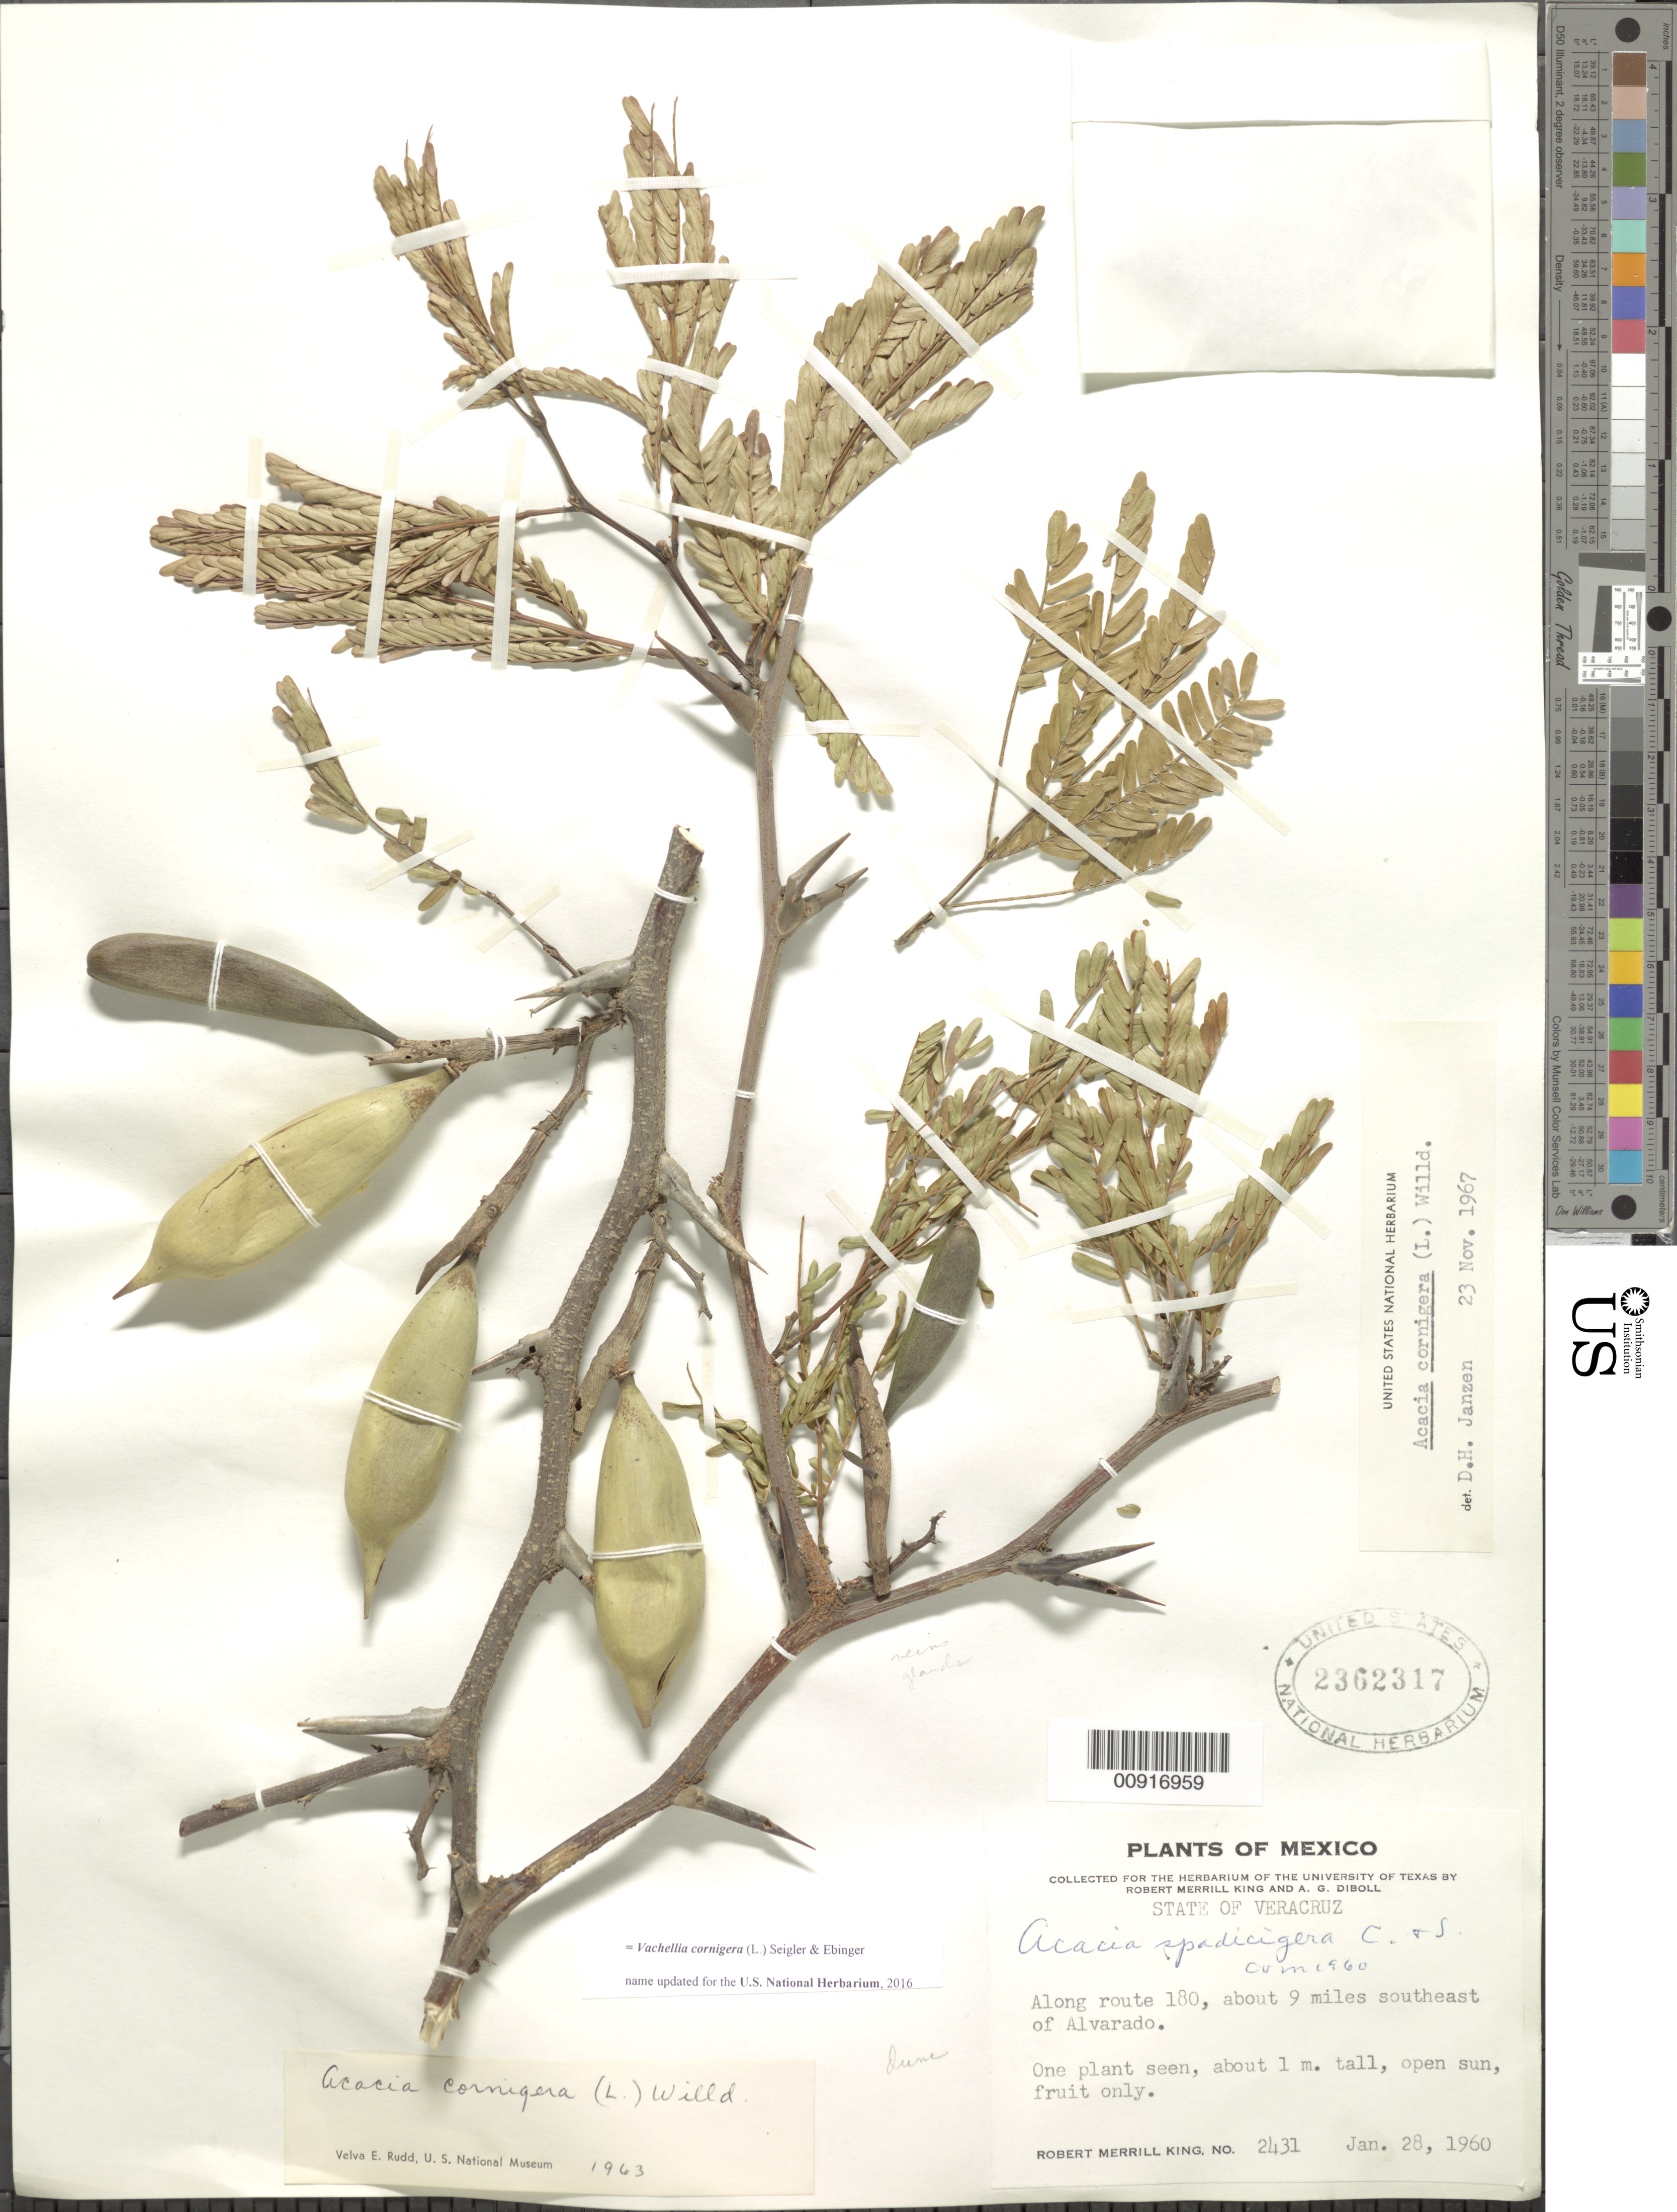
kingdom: Plantae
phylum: Tracheophyta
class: Magnoliopsida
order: Fabales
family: Fabaceae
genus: Vachellia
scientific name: Vachellia cornigera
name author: (L.) Seigler & Ebinger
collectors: R. M. King & A. Diboll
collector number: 2431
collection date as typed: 28 Jan 1960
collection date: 1960-01-28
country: Mexico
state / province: Veracruz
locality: Along route 180, about 9 miles southeast of Alvarado.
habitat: Open sun.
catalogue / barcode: US 2362317